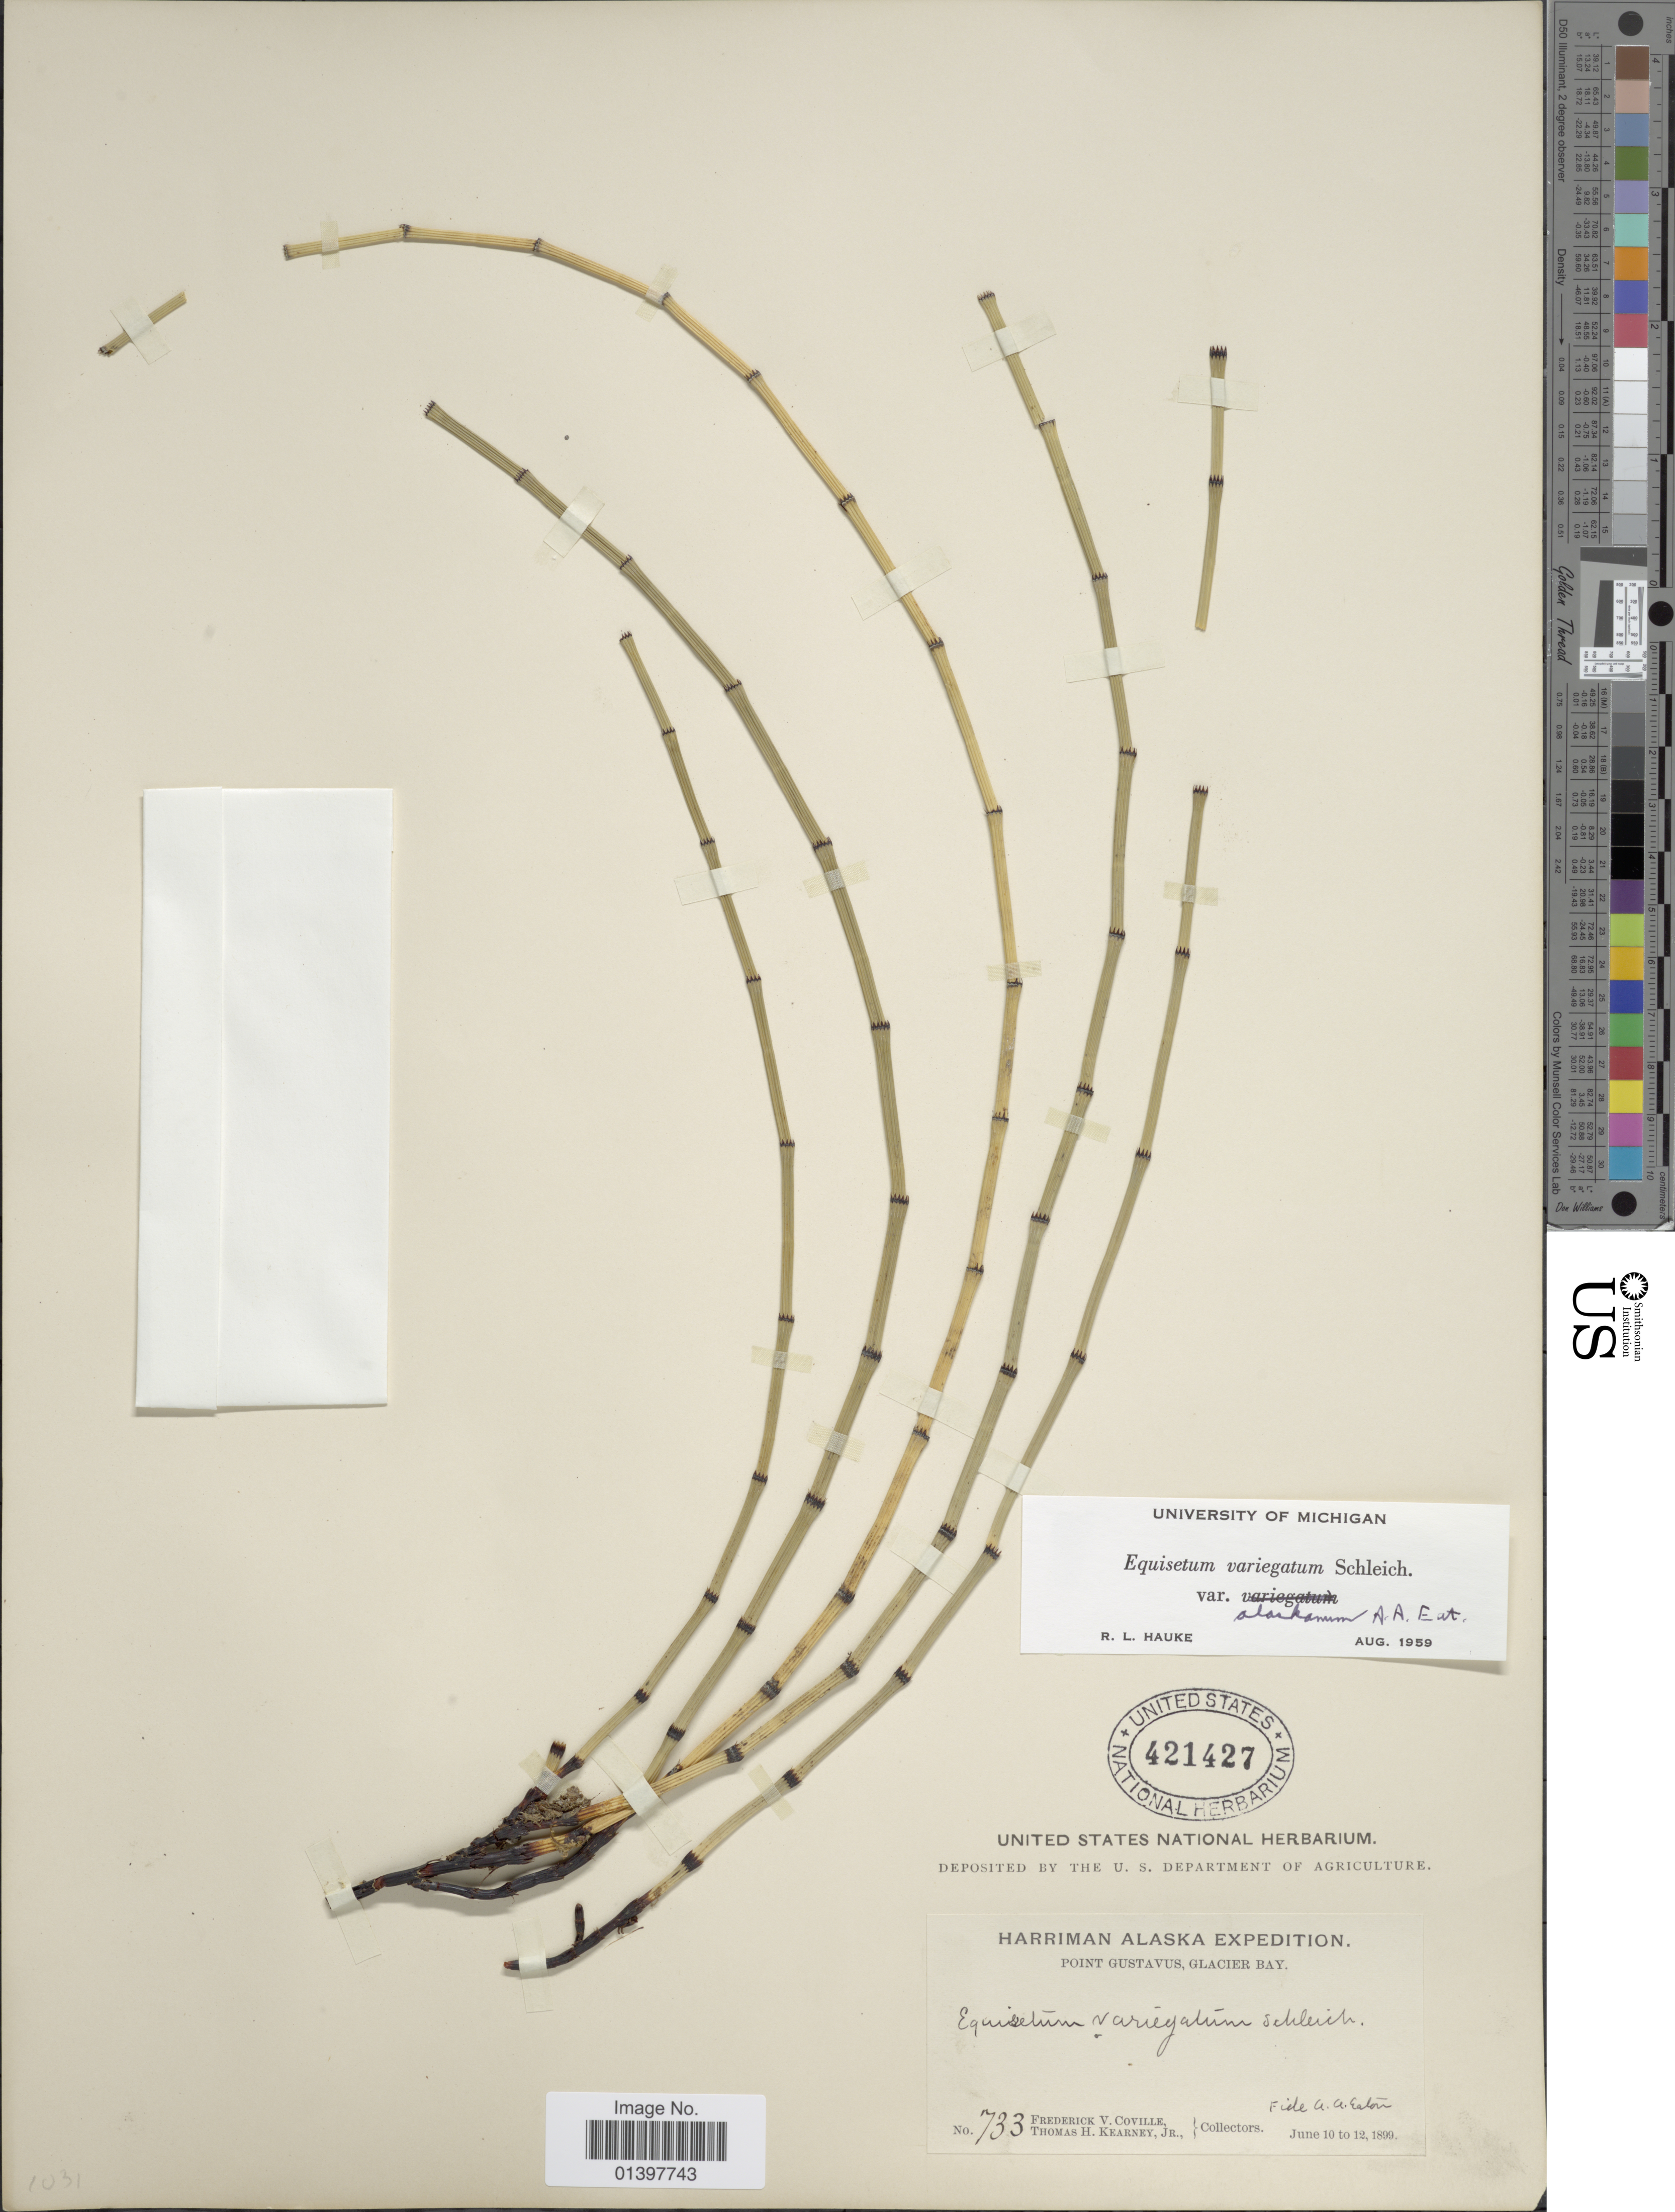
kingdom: Plantae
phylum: Tracheophyta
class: Polypodiopsida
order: Equisetales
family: Equisetaceae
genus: Equisetum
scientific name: Equisetum variegatum var. alaskanum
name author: A.A. Eaton ex Trel. in Harriman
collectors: F. V. Coville & T. H. Kearney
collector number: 733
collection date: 1899-06-10/1899-06-12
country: United States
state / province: Alaska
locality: Point Gustavus, Glacier Bay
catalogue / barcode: US 421427